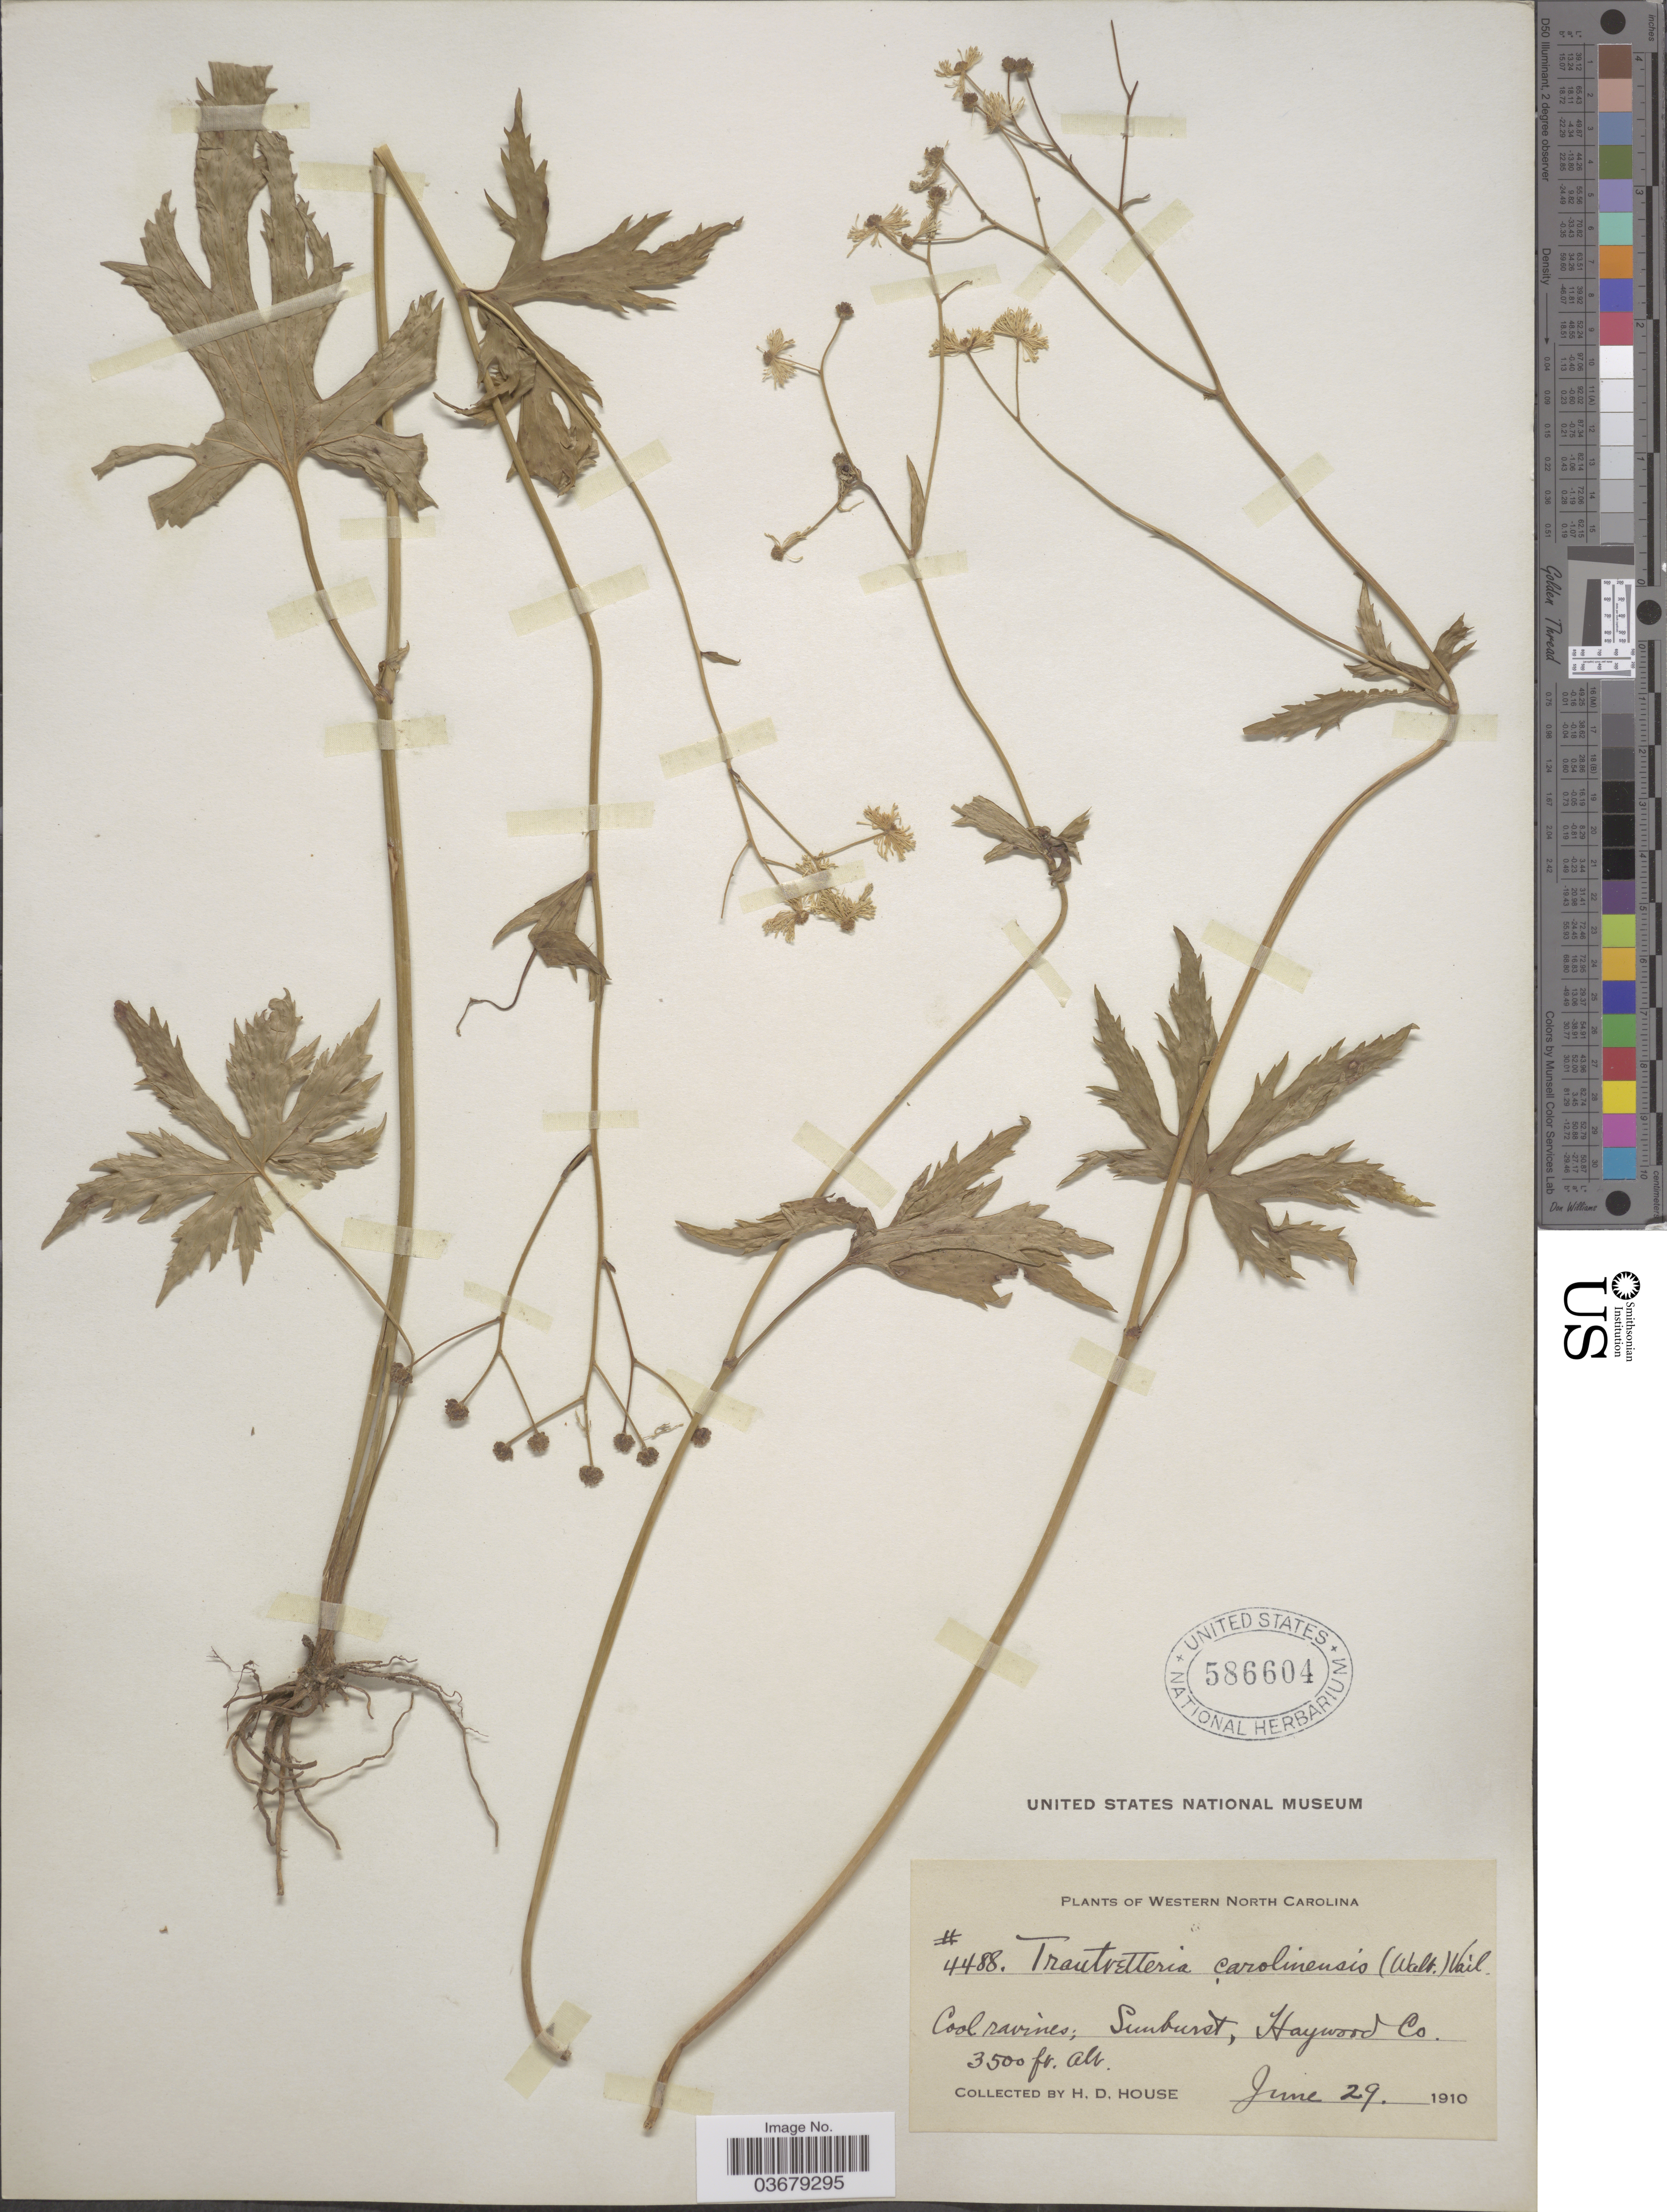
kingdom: Plantae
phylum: Tracheophyta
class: Magnoliopsida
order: Ranunculales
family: Ranunculaceae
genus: Trautvetteria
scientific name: Trautvetteria caroliniensis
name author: (Walter) Vail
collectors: H. D. House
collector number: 4488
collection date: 1910-06-29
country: United States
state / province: North Carolina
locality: Western North Carolina. Sunburst, Haywood Co.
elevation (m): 1067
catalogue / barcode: US 586604